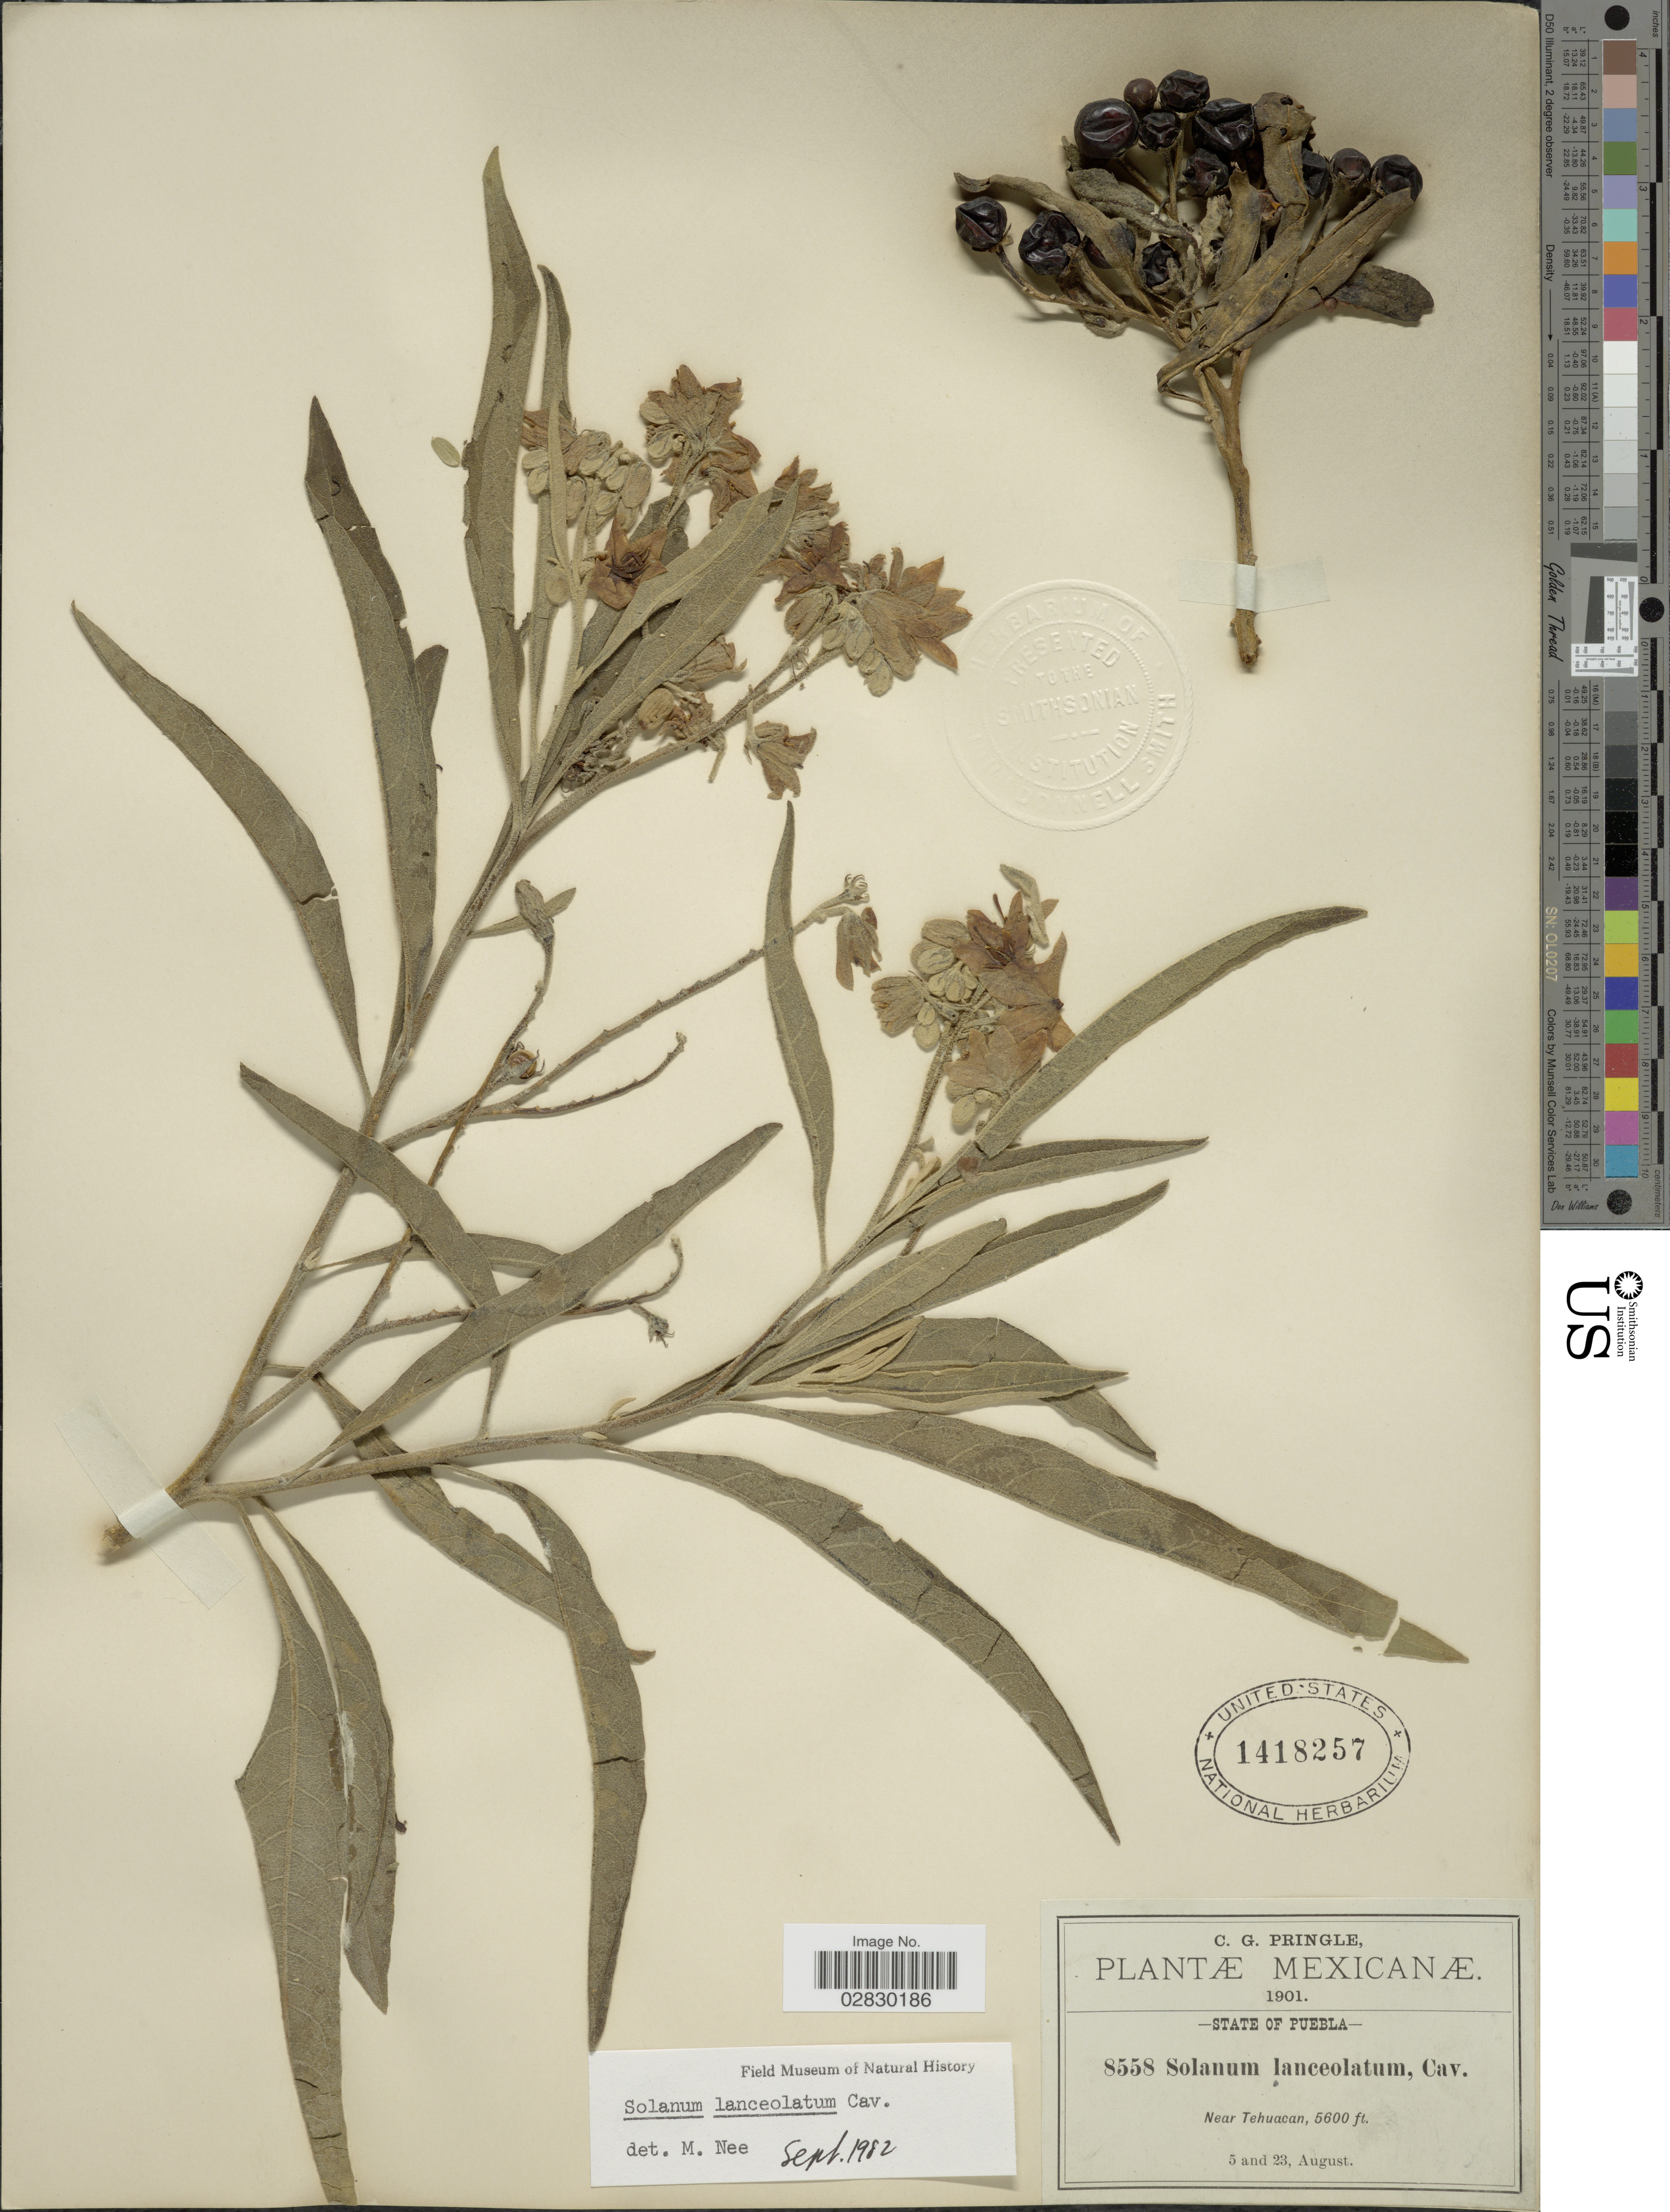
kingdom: Plantae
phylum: Tracheophyta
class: Magnoliopsida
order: Solanales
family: Solanaceae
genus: Solanum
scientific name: Solanum lanceolatum Berthault, nom. illeg.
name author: Berthault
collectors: C. G. Pringle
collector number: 8558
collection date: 1901-08-05/1901-08-23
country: Mexico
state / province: Puebla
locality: Near Tehuacan.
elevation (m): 1707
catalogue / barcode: US 1418257